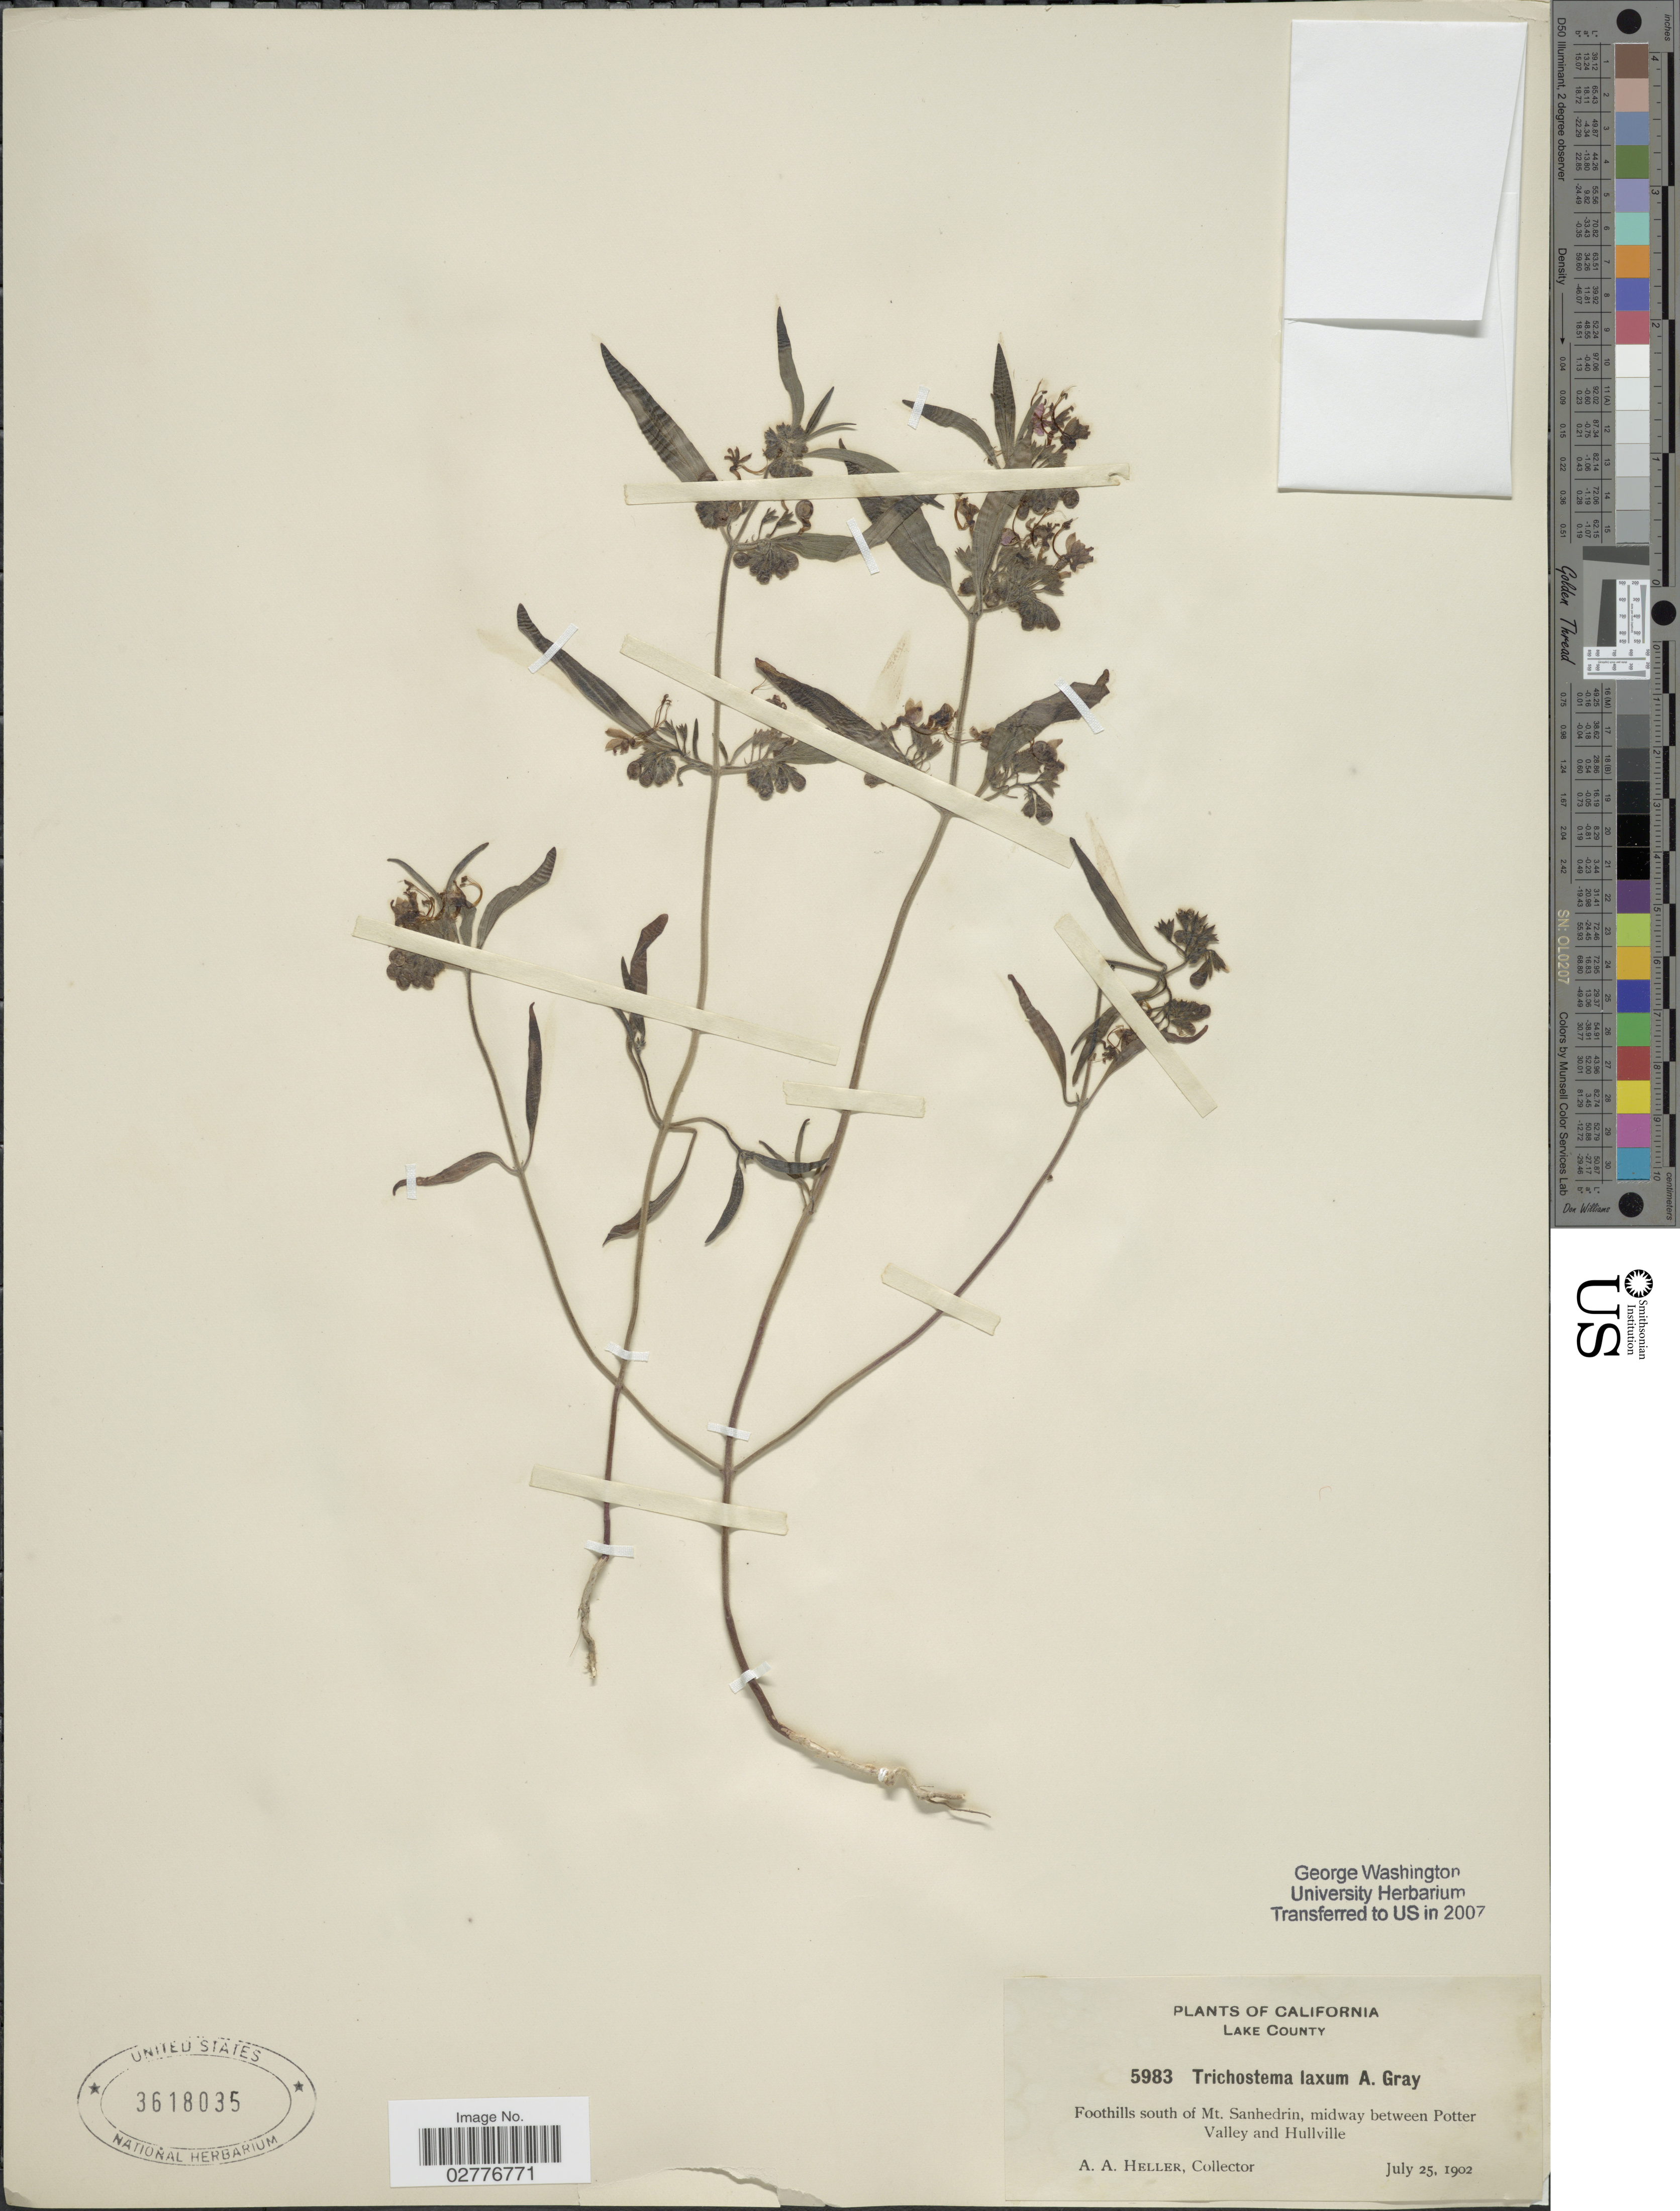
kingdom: Plantae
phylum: Tracheophyta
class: Magnoliopsida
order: Lamiales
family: Lamiaceae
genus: Trichostema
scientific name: Trichostema laxum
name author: A. Gray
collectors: A. A. Heller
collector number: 5983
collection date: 1902-07-25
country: United States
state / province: California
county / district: Lake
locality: Lake County. Foothills south of Mt. Sanhedrin, midway between Potter Valley and Hullville.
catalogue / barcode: US 3618035